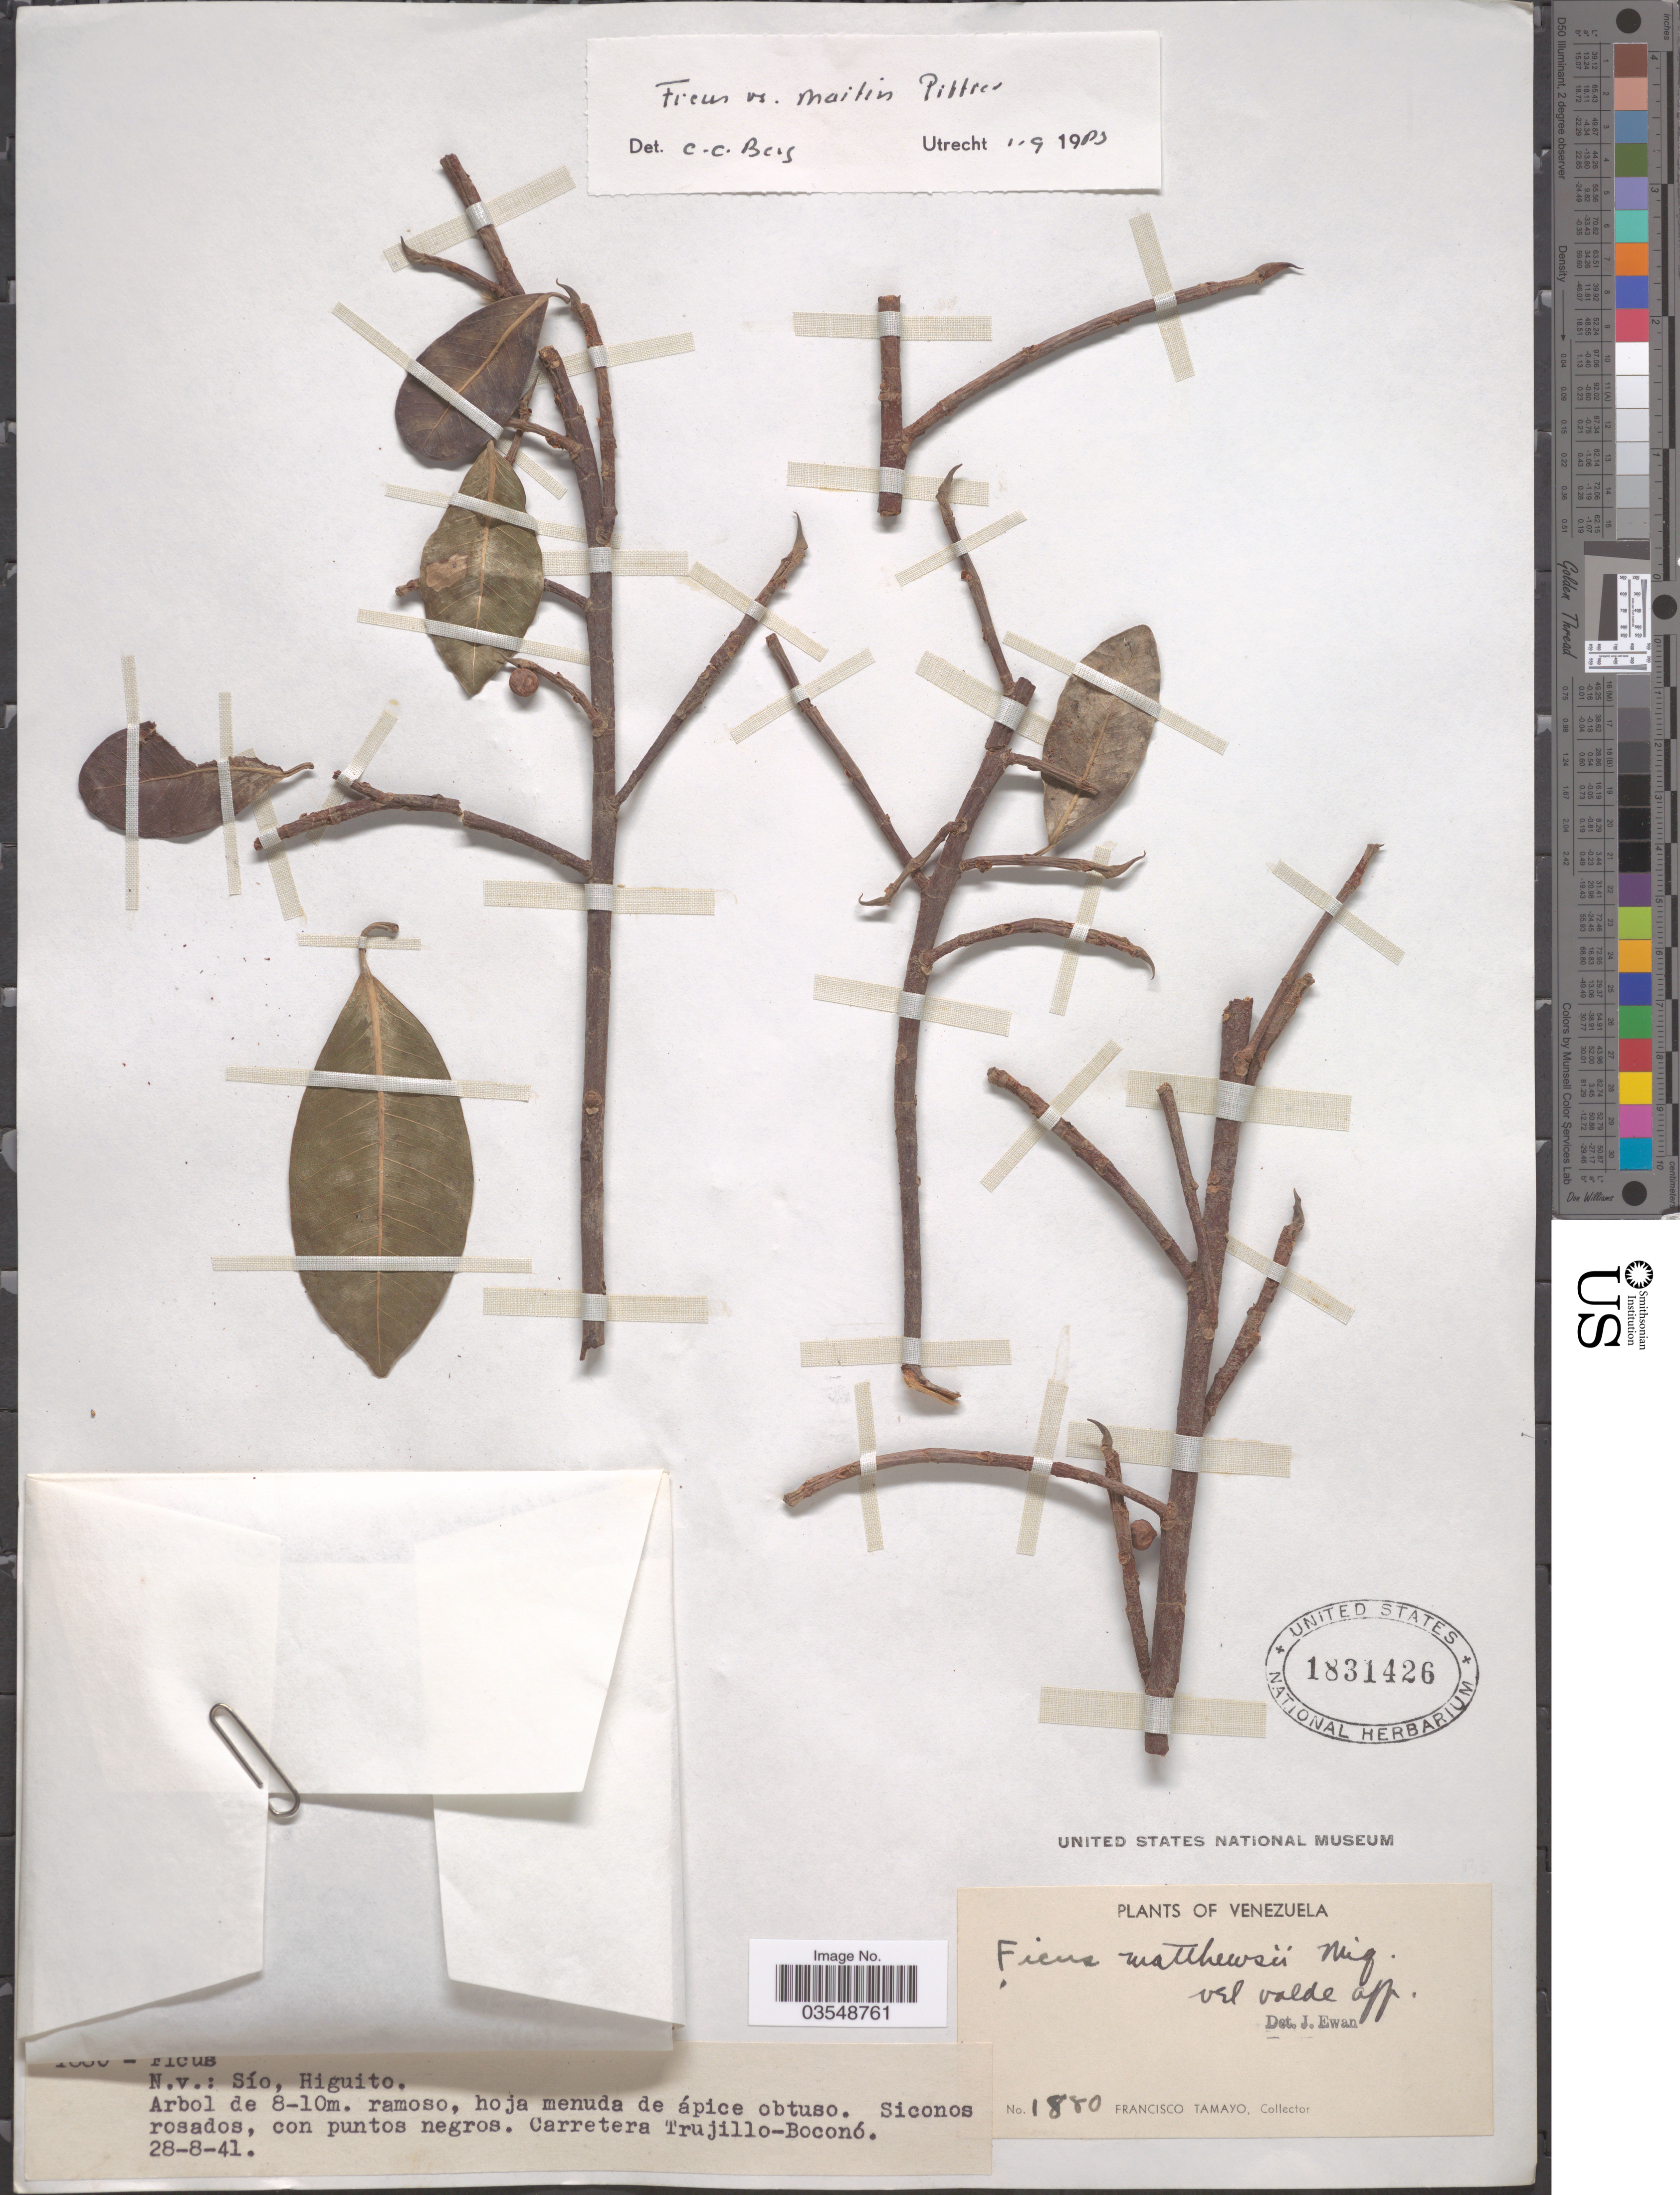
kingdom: Plantae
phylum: Tracheophyta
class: Magnoliopsida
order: Rosales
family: Moraceae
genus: Ficus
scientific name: Ficus maitin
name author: Pittier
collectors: F. Tamayo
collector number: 1880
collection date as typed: Transcribed d/m/y: 28/8/41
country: Venezuela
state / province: Trujillo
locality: Carretera Trujillo- Boconó.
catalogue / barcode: US 1831426